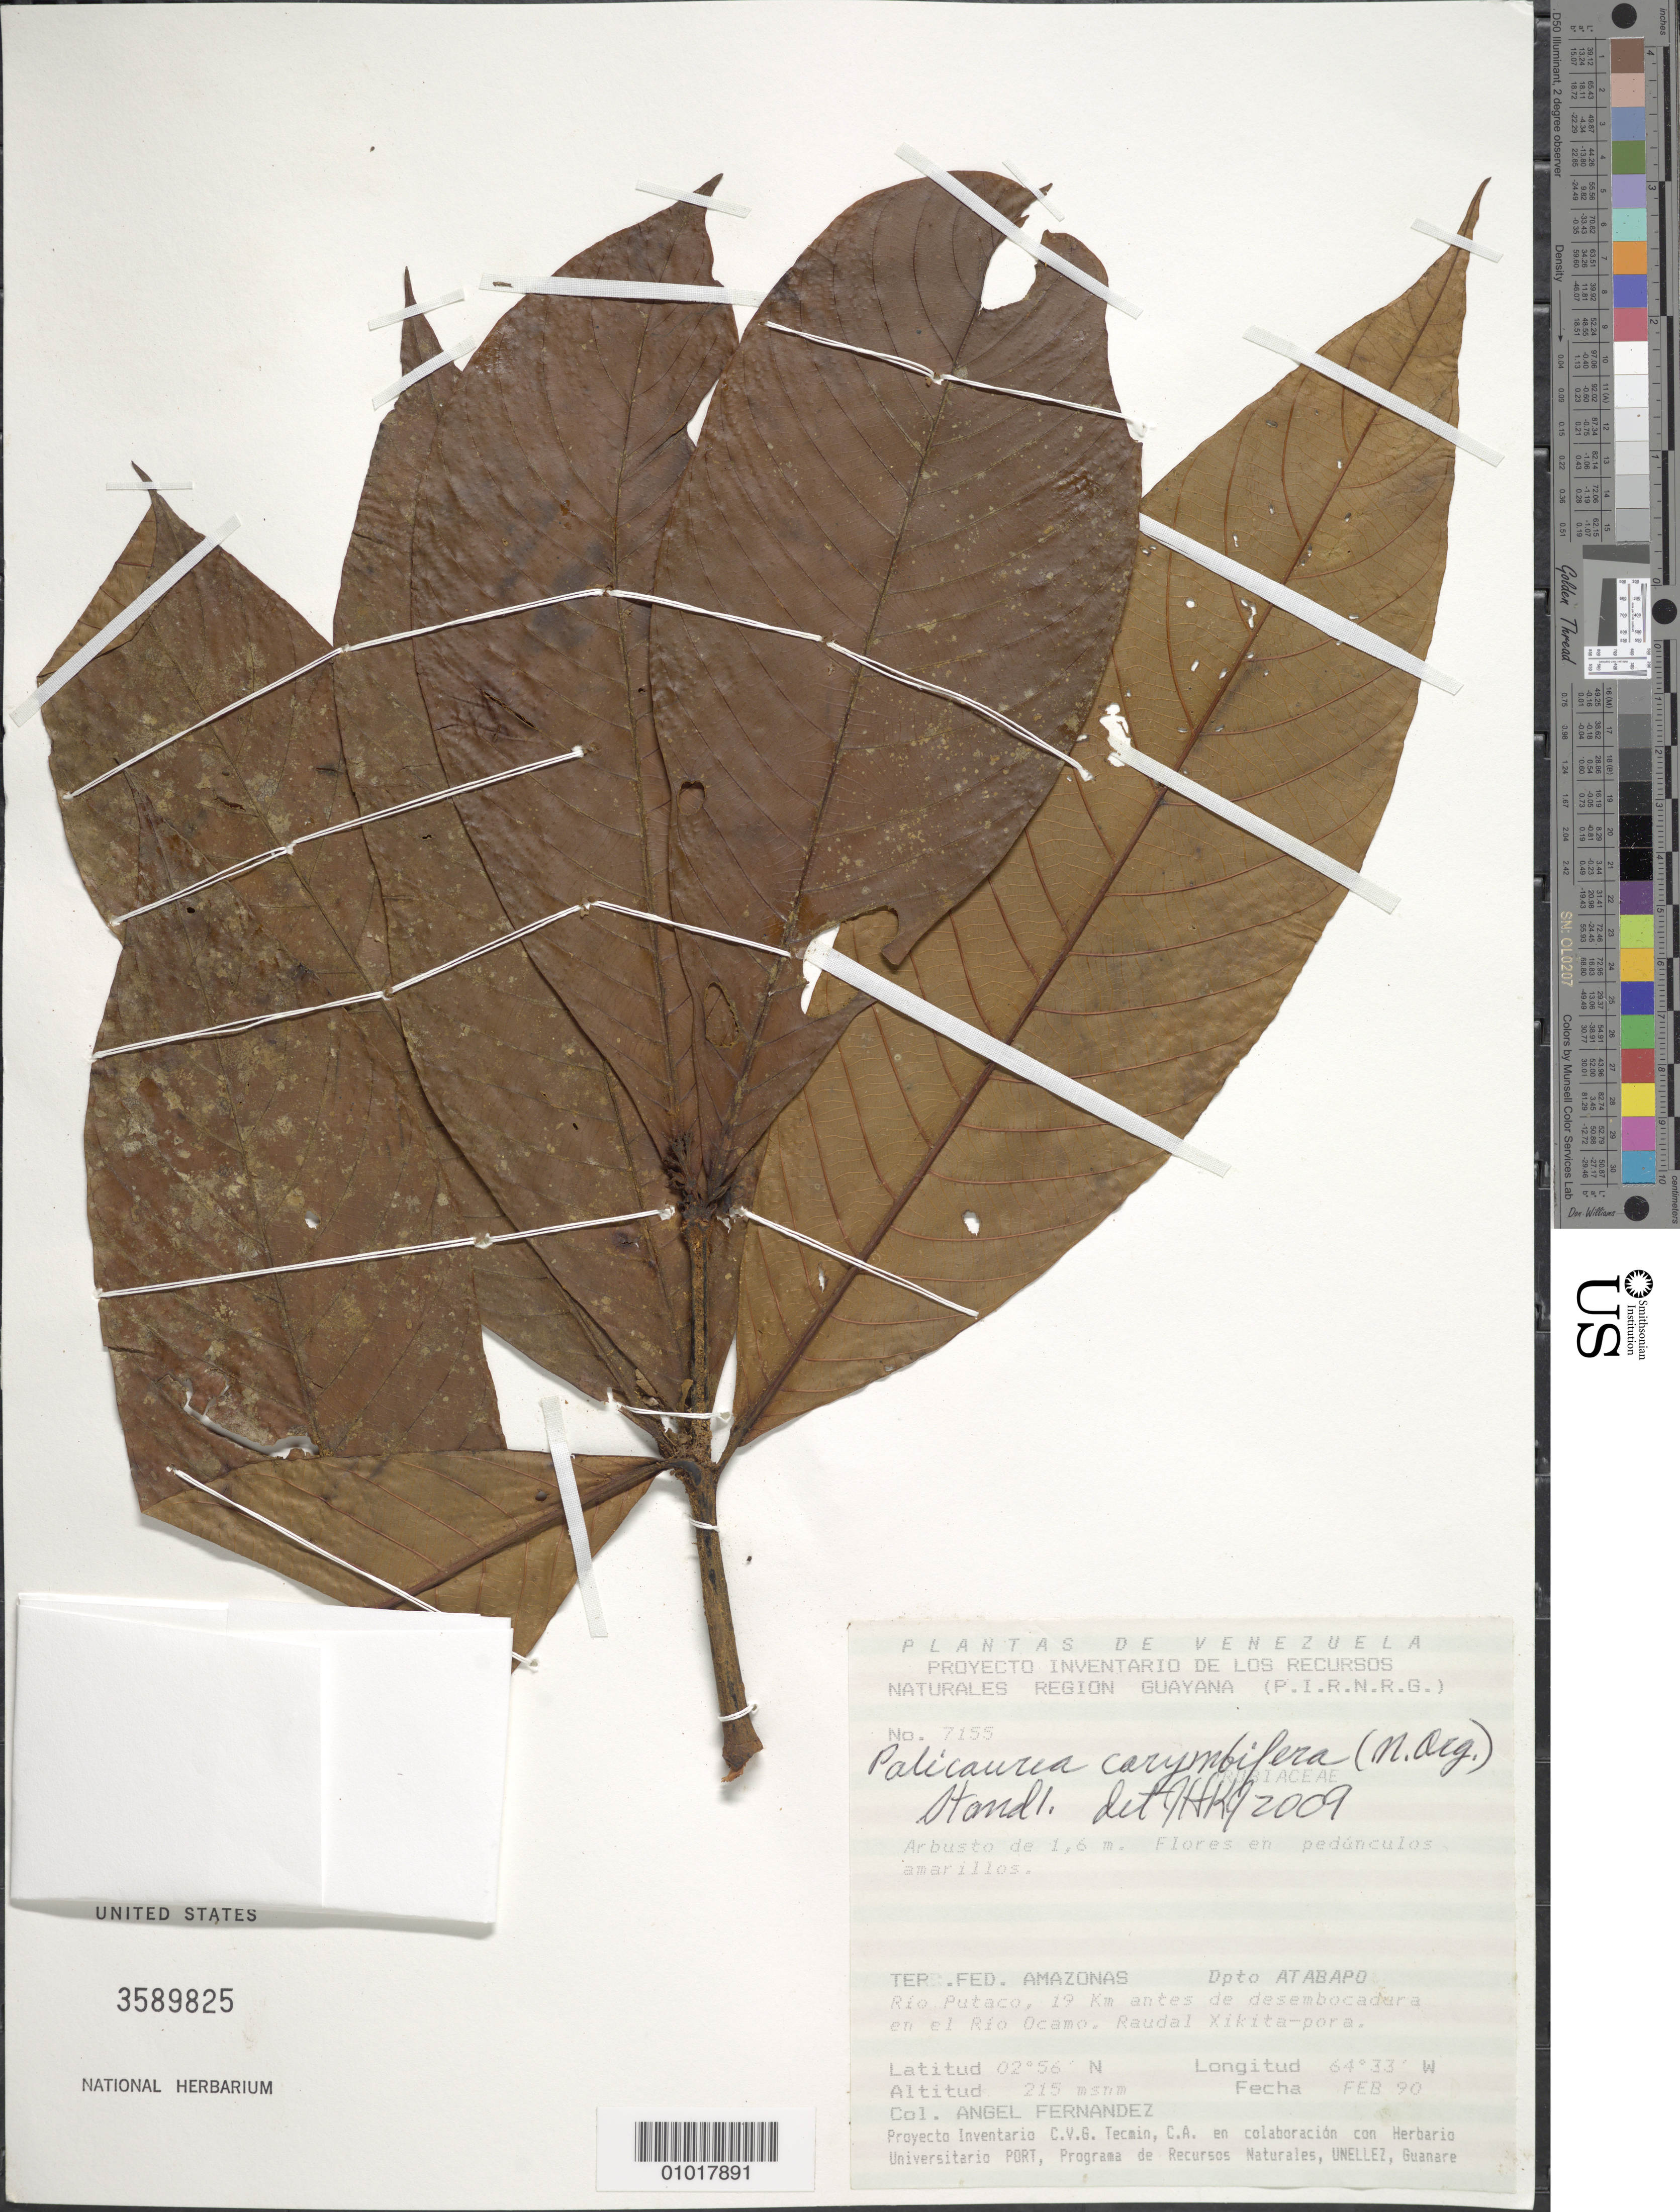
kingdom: Plantae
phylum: Tracheophyta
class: Magnoliopsida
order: Gentianales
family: Rubiaceae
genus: Palicourea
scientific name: Palicourea corymbifera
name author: (Müll. Arg.) Standl.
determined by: Kirkbride, J. H.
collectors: A. Fernández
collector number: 7155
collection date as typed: Feb-90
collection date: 1990-02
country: Venezuela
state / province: Amazonas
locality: Dpto: At Abapo. Rio Putaco, 19 km antes de desembocadura en el Rio Ocamo. Raudal Xikita-pora.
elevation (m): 215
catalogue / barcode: US 3589825